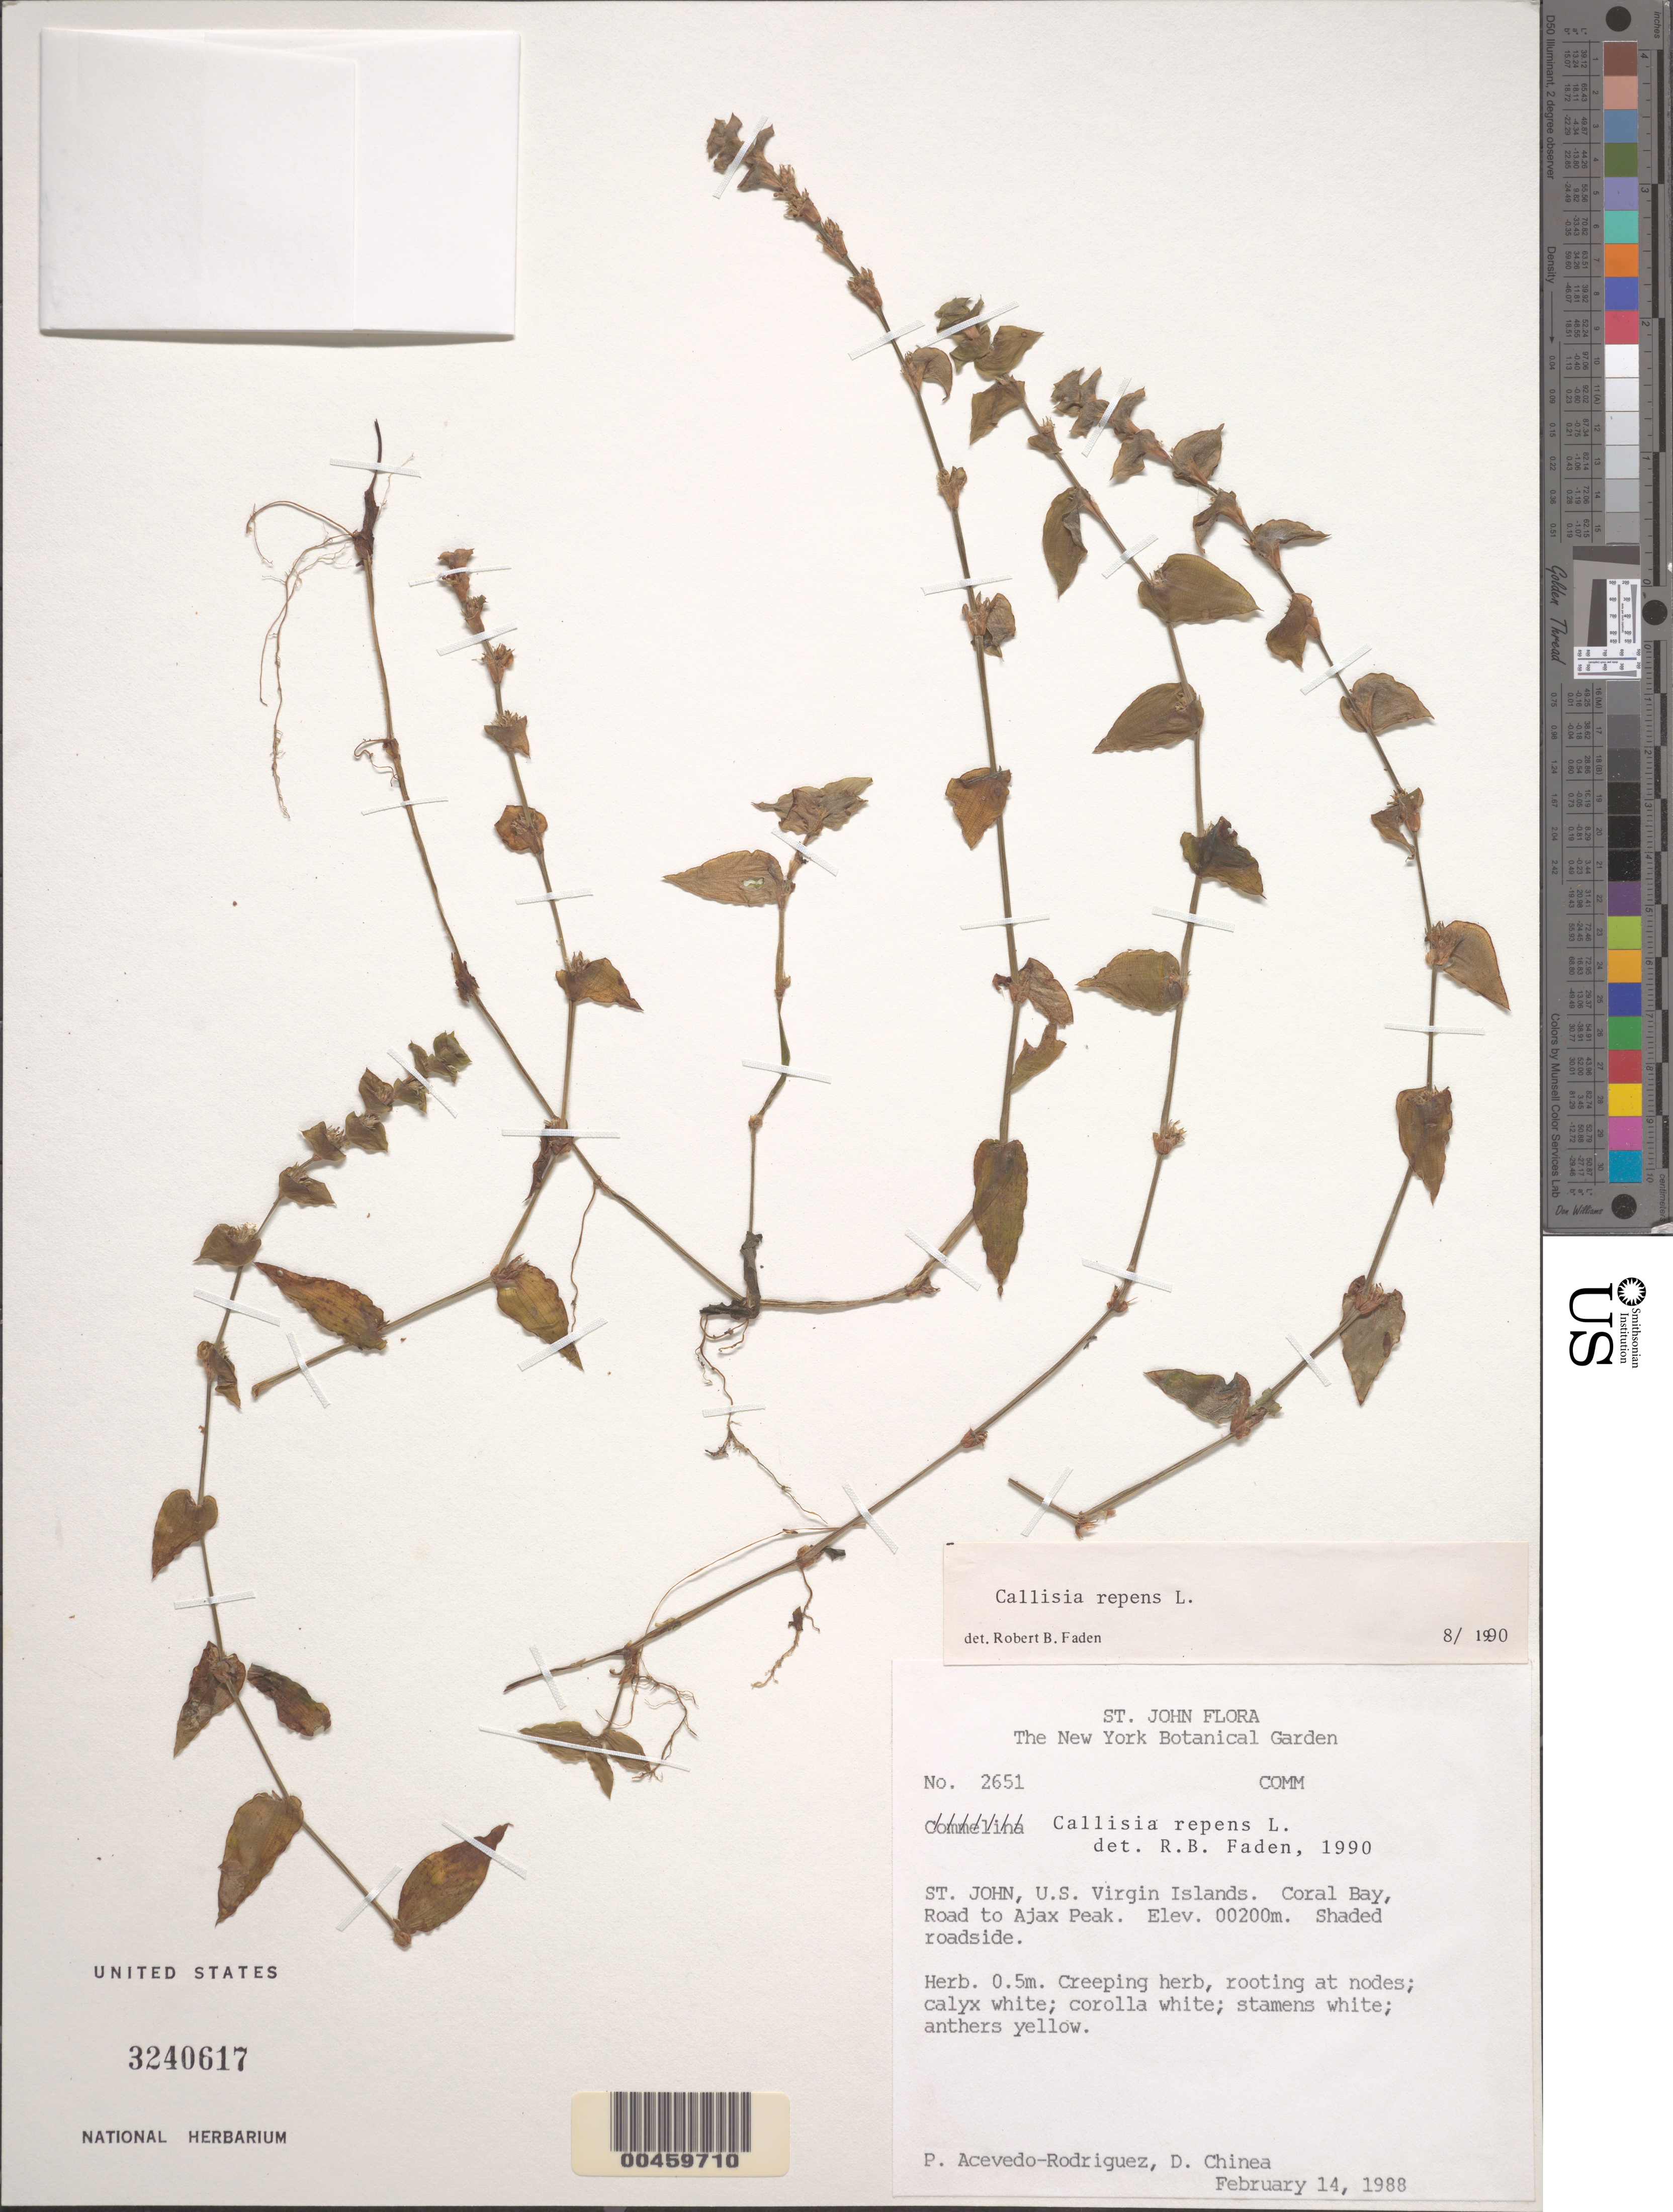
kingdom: Plantae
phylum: Tracheophyta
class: Liliopsida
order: Commelinales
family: Commelinaceae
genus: Callisia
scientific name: Callisia repens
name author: (Jacq.) L.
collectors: P. Acevedo-Rodr. & D. Chinea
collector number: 2651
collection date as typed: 14 Feb 1988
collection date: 1988-02-14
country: U.S. Virgin Islands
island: St. John Island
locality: Coral bay, road to ajax peak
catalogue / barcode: US 3240617